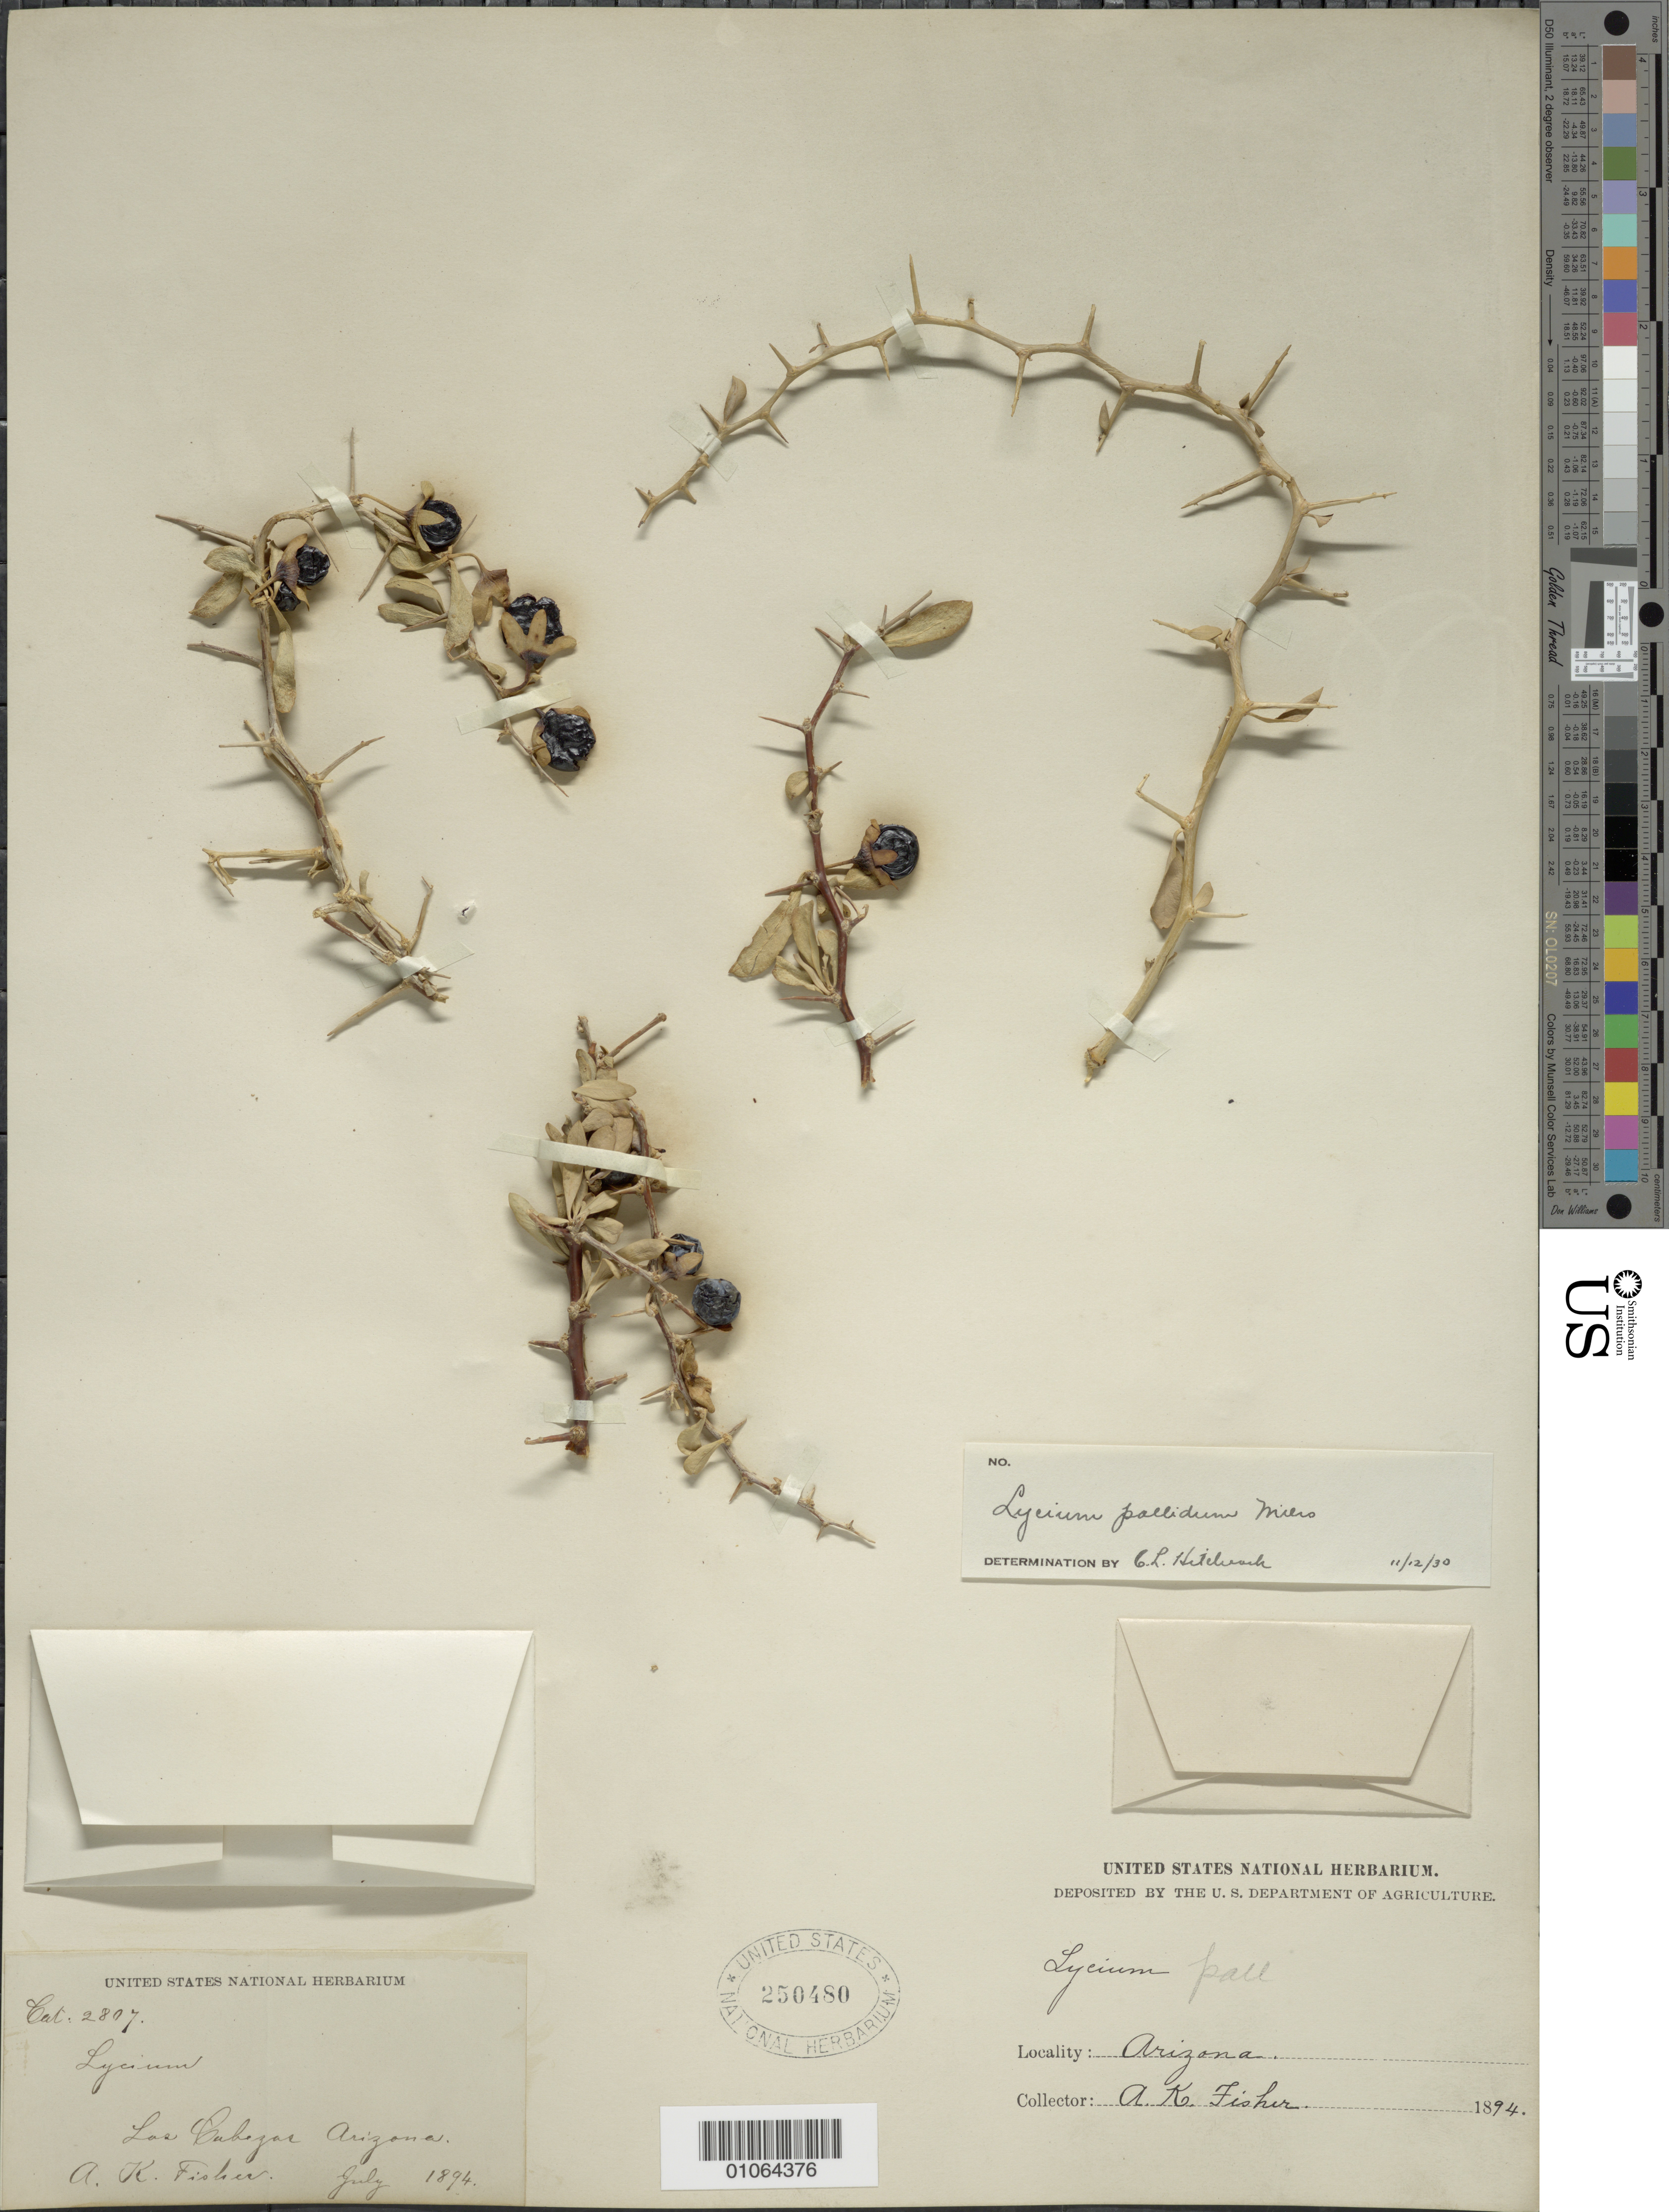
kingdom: Plantae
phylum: Tracheophyta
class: Magnoliopsida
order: Solanales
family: Solanaceae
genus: Lycium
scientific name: Lycium pallidum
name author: Miers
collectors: A. K. Fisher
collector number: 2807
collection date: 1894-07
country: United States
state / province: Arizona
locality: Los Cabezas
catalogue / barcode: US 250480